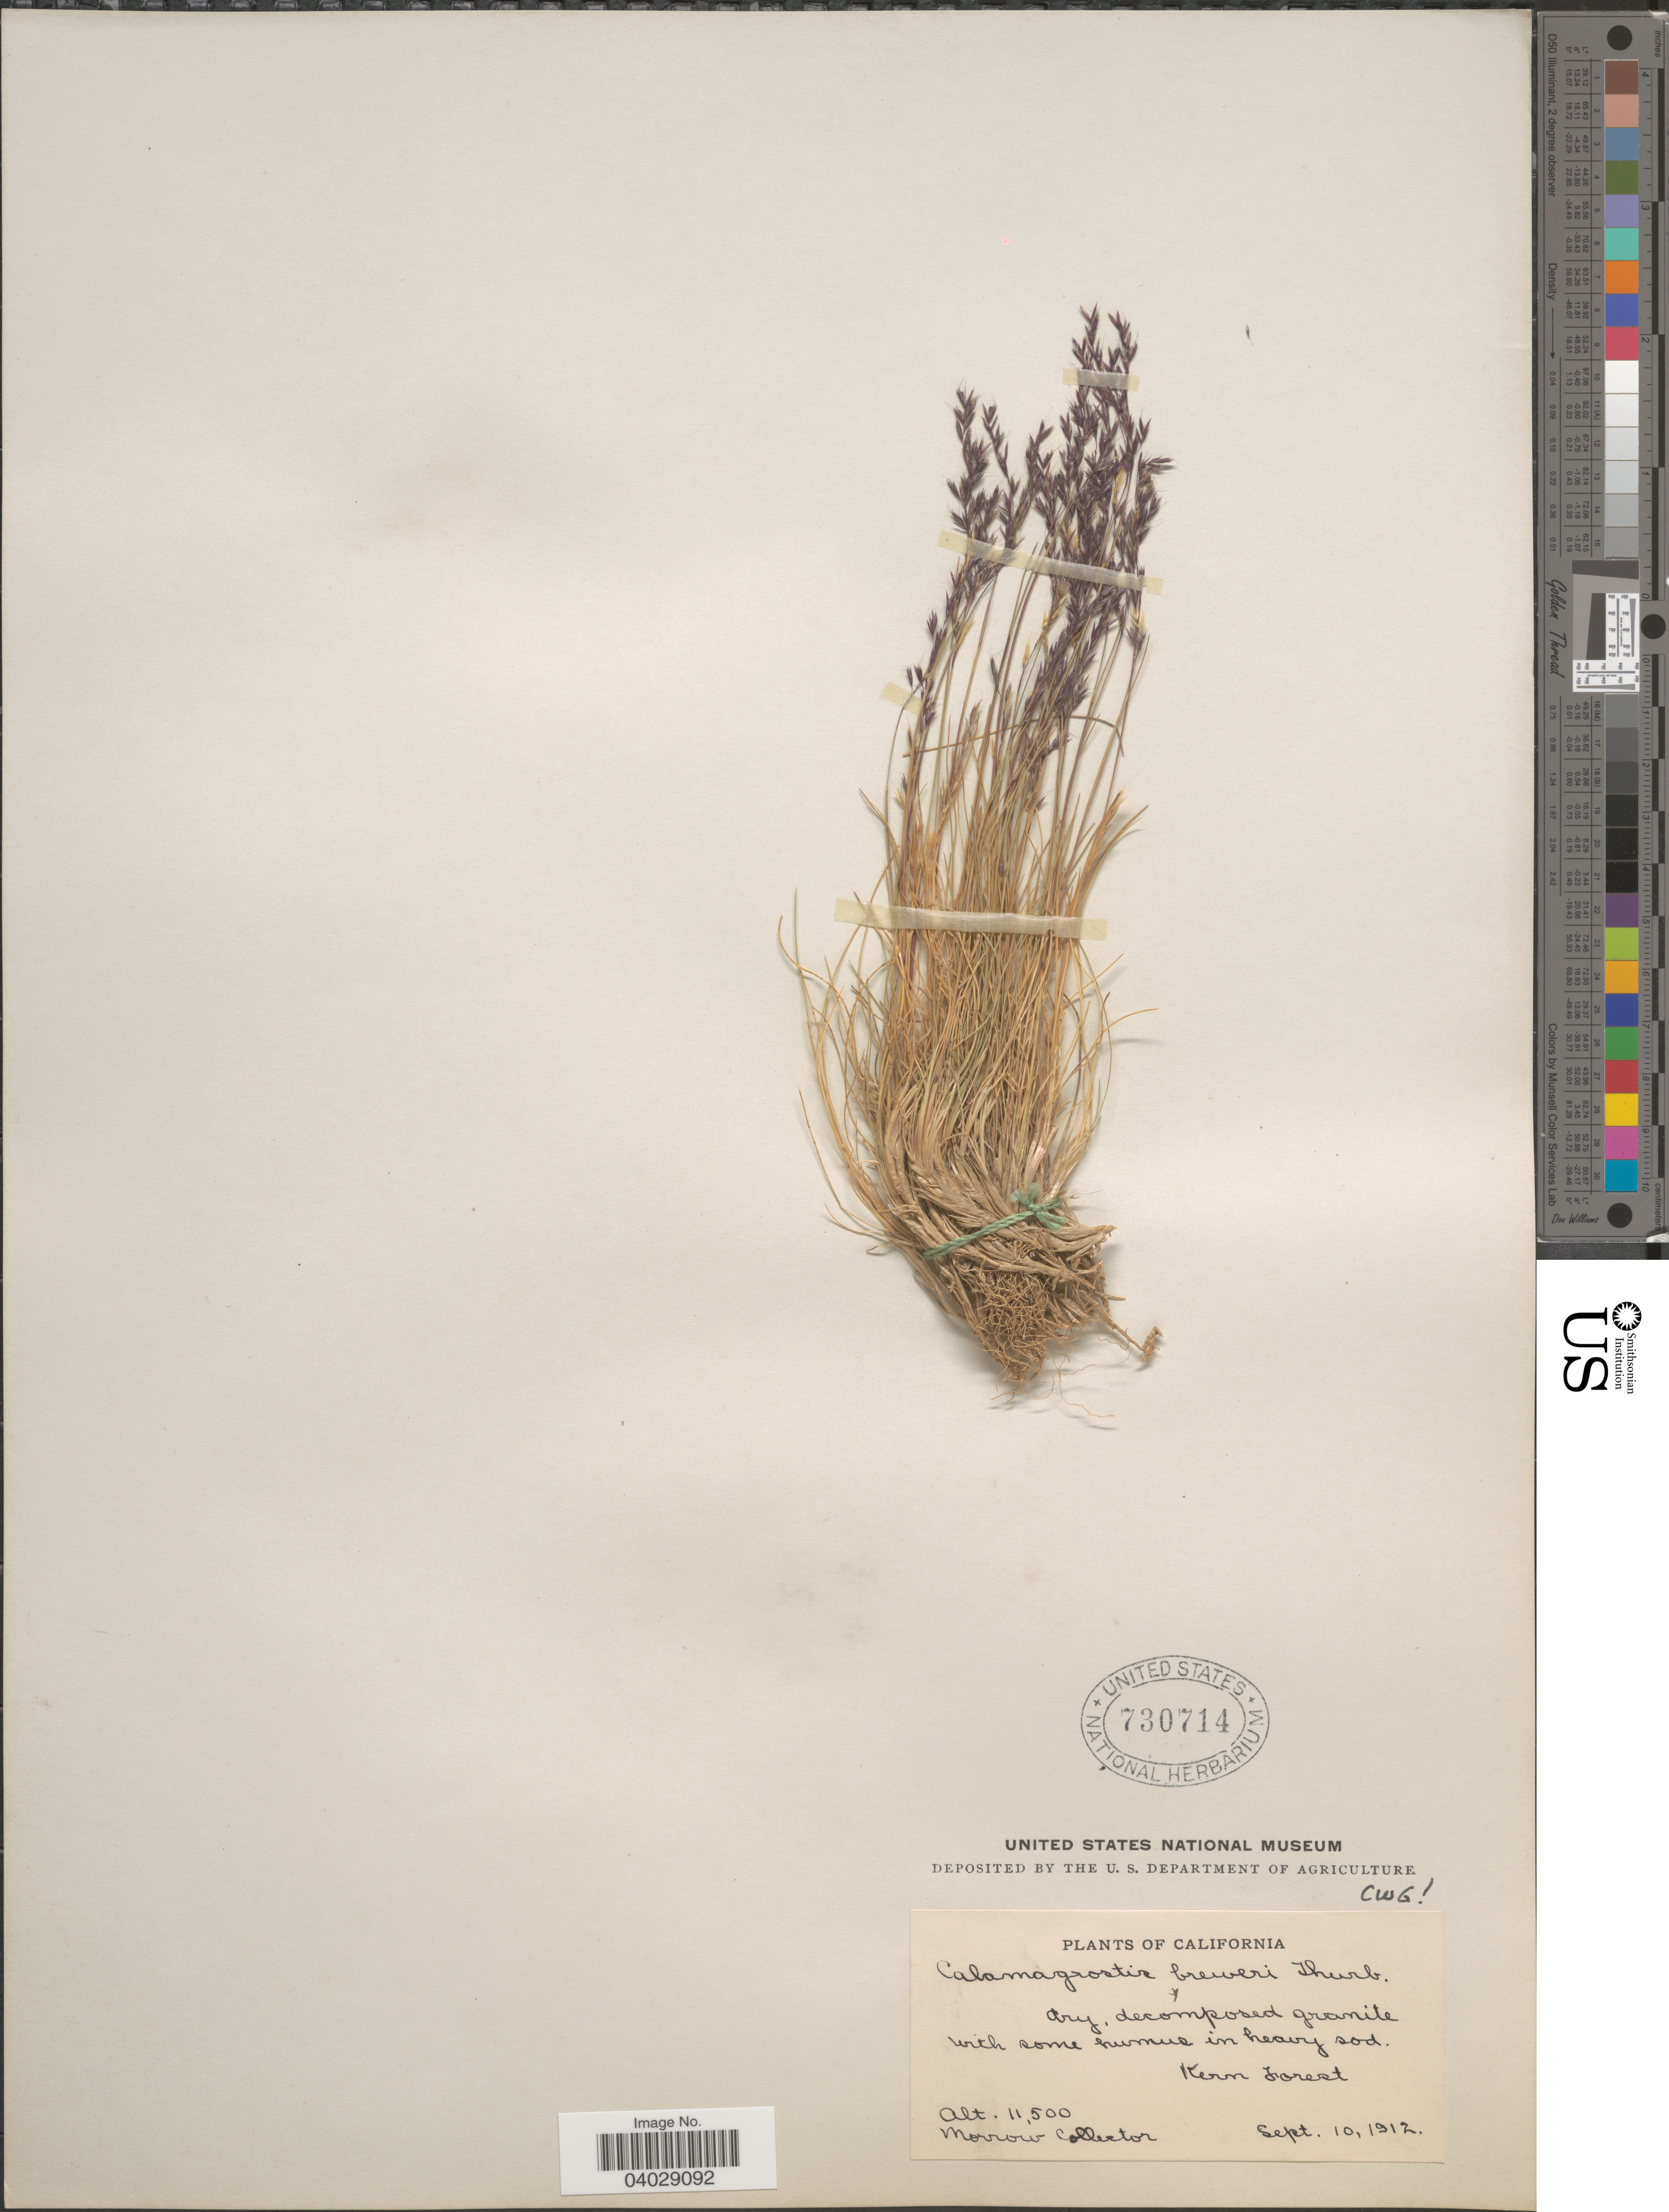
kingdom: Plantae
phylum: Tracheophyta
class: Liliopsida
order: Poales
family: Poaceae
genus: Calamagrostis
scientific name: Calamagrostis muiriana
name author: B.L. Wilson & Sami Gray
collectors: Morrow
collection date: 1912-09-10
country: United States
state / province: California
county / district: Kern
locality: Kern Forest.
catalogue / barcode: US 730714